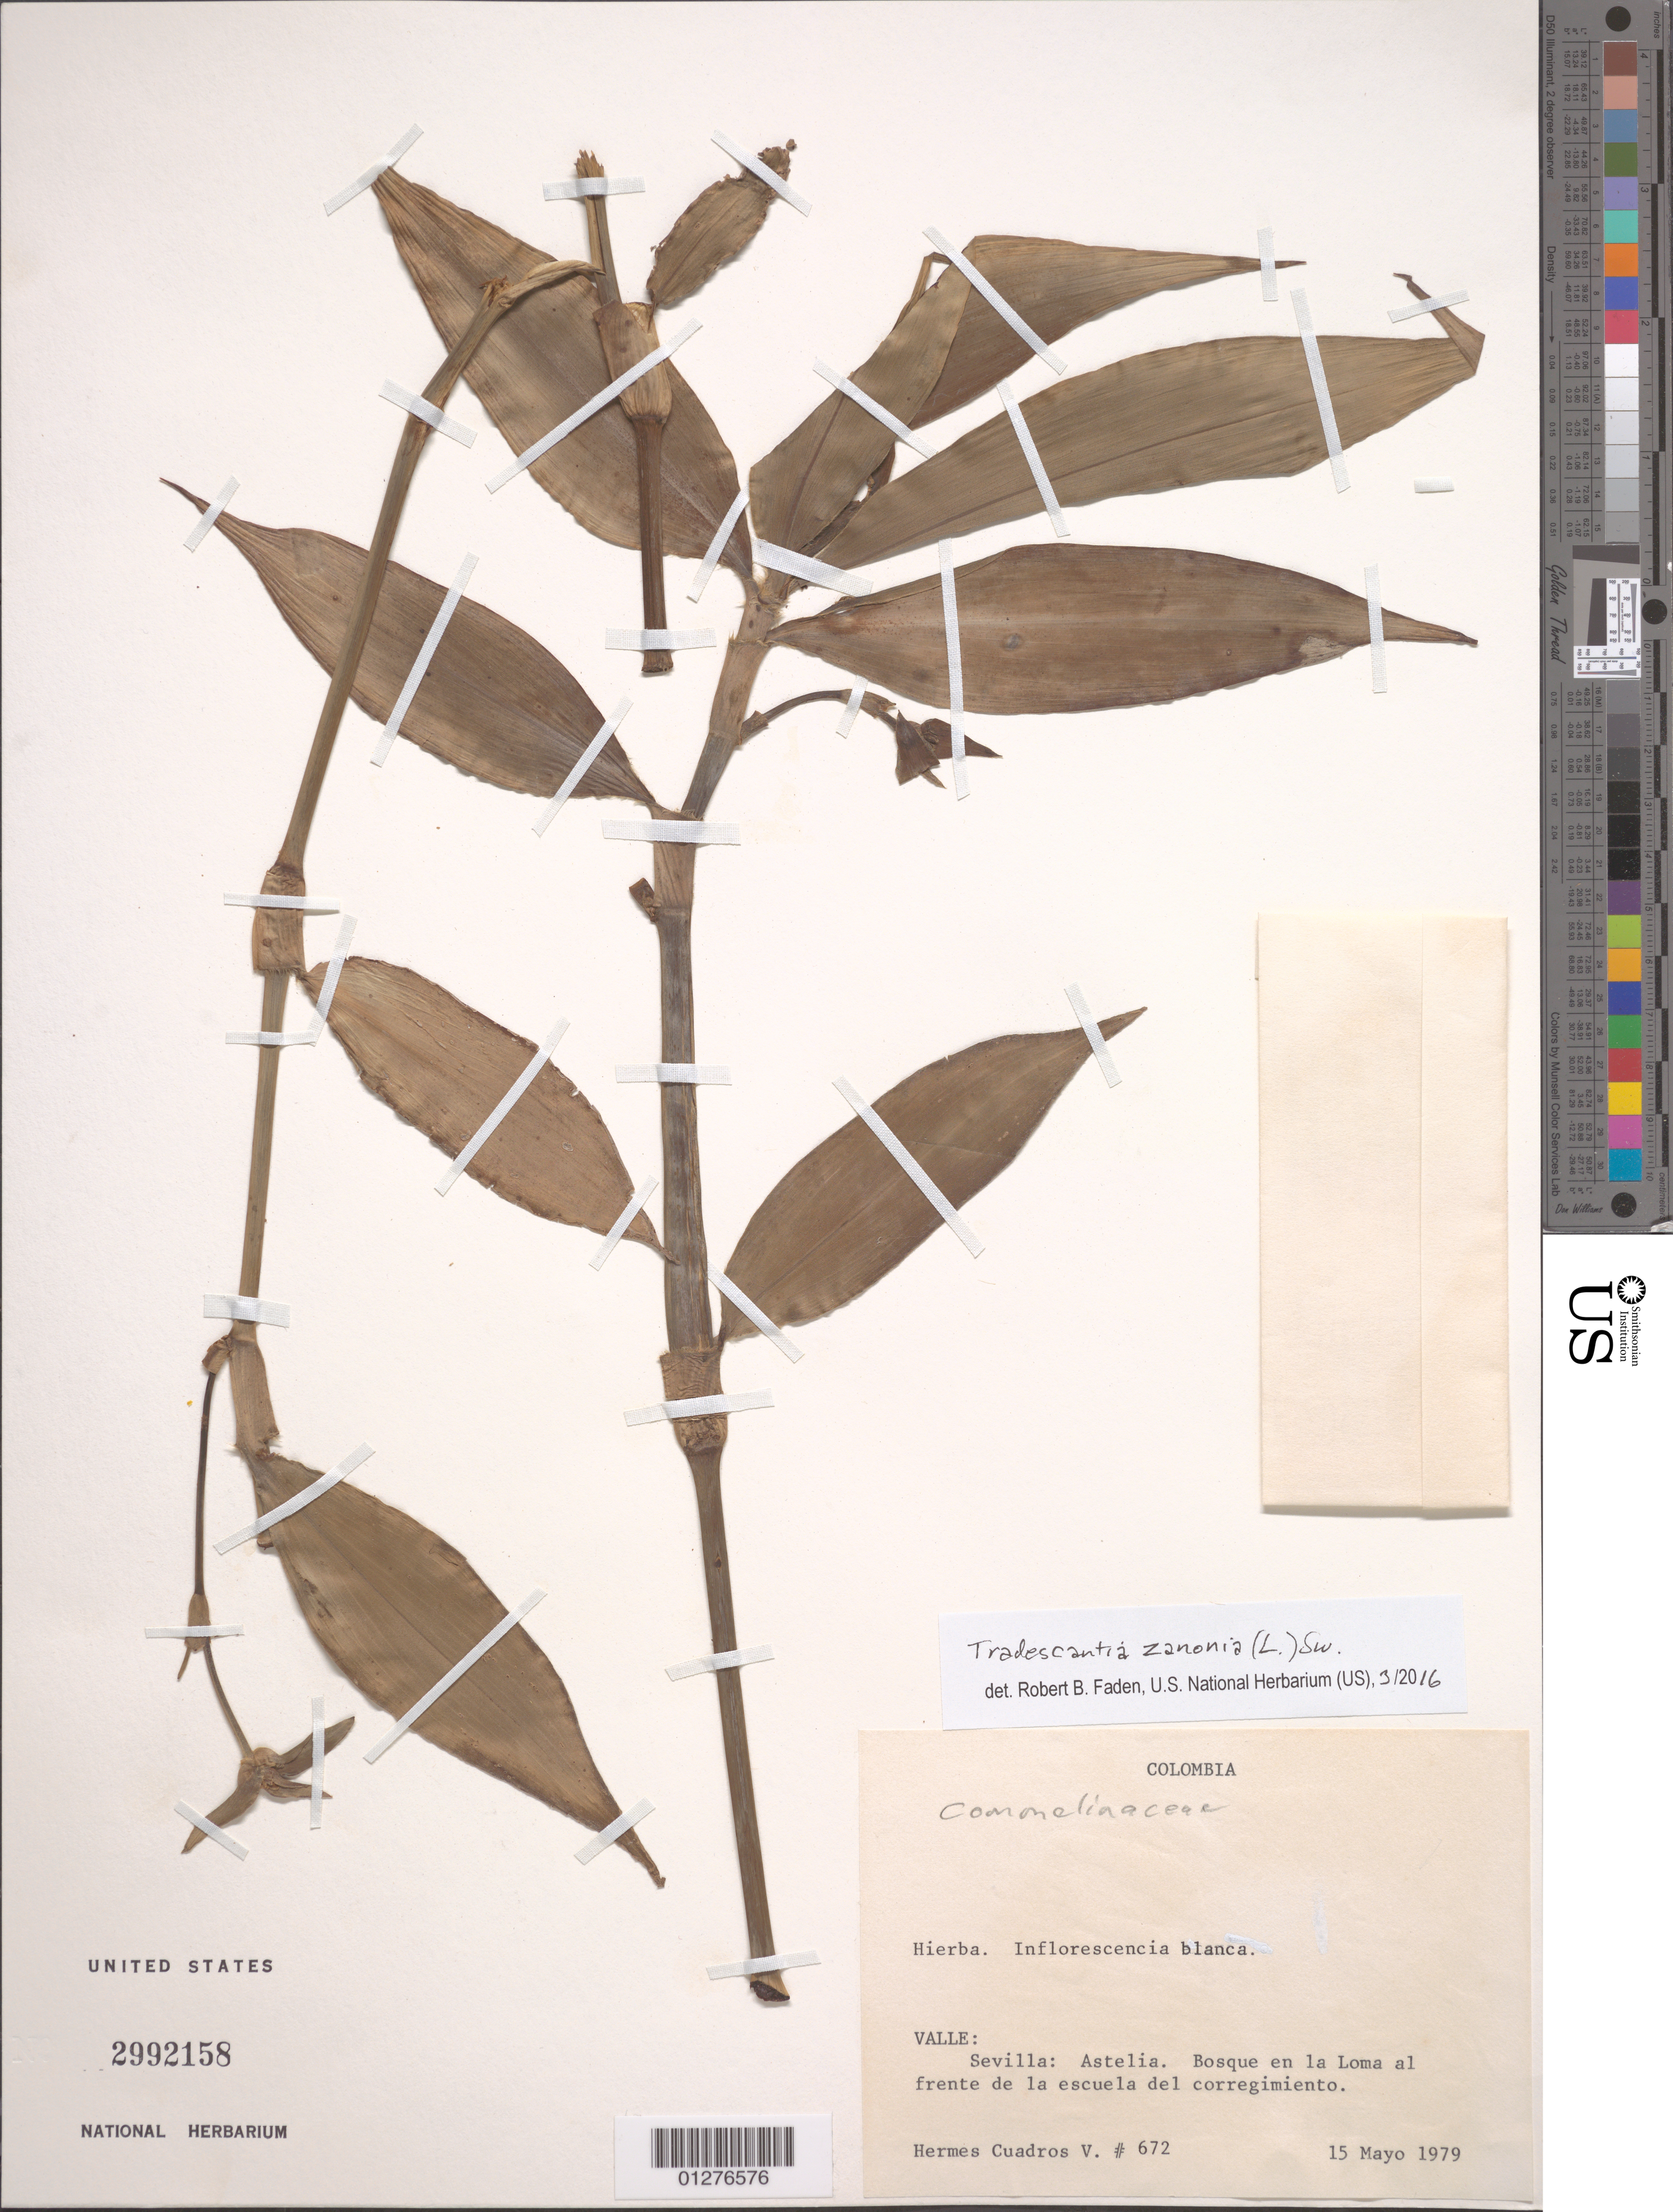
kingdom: Plantae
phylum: Tracheophyta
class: Liliopsida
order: Commelinales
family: Commelinaceae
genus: Tradescantia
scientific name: Tradescantia zanonia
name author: (L.) Sw.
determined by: Faden, Robert B., (US), Smithsonian Institution - National Museum of Natural History (UNITED STATES)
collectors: H. Cuadros V.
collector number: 672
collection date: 1979-05-15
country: Colombia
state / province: Valle del Cauca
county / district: Sevilla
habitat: Bosque en la Loma al frente de la esdcuela del corregimiento.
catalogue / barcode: US 2992158